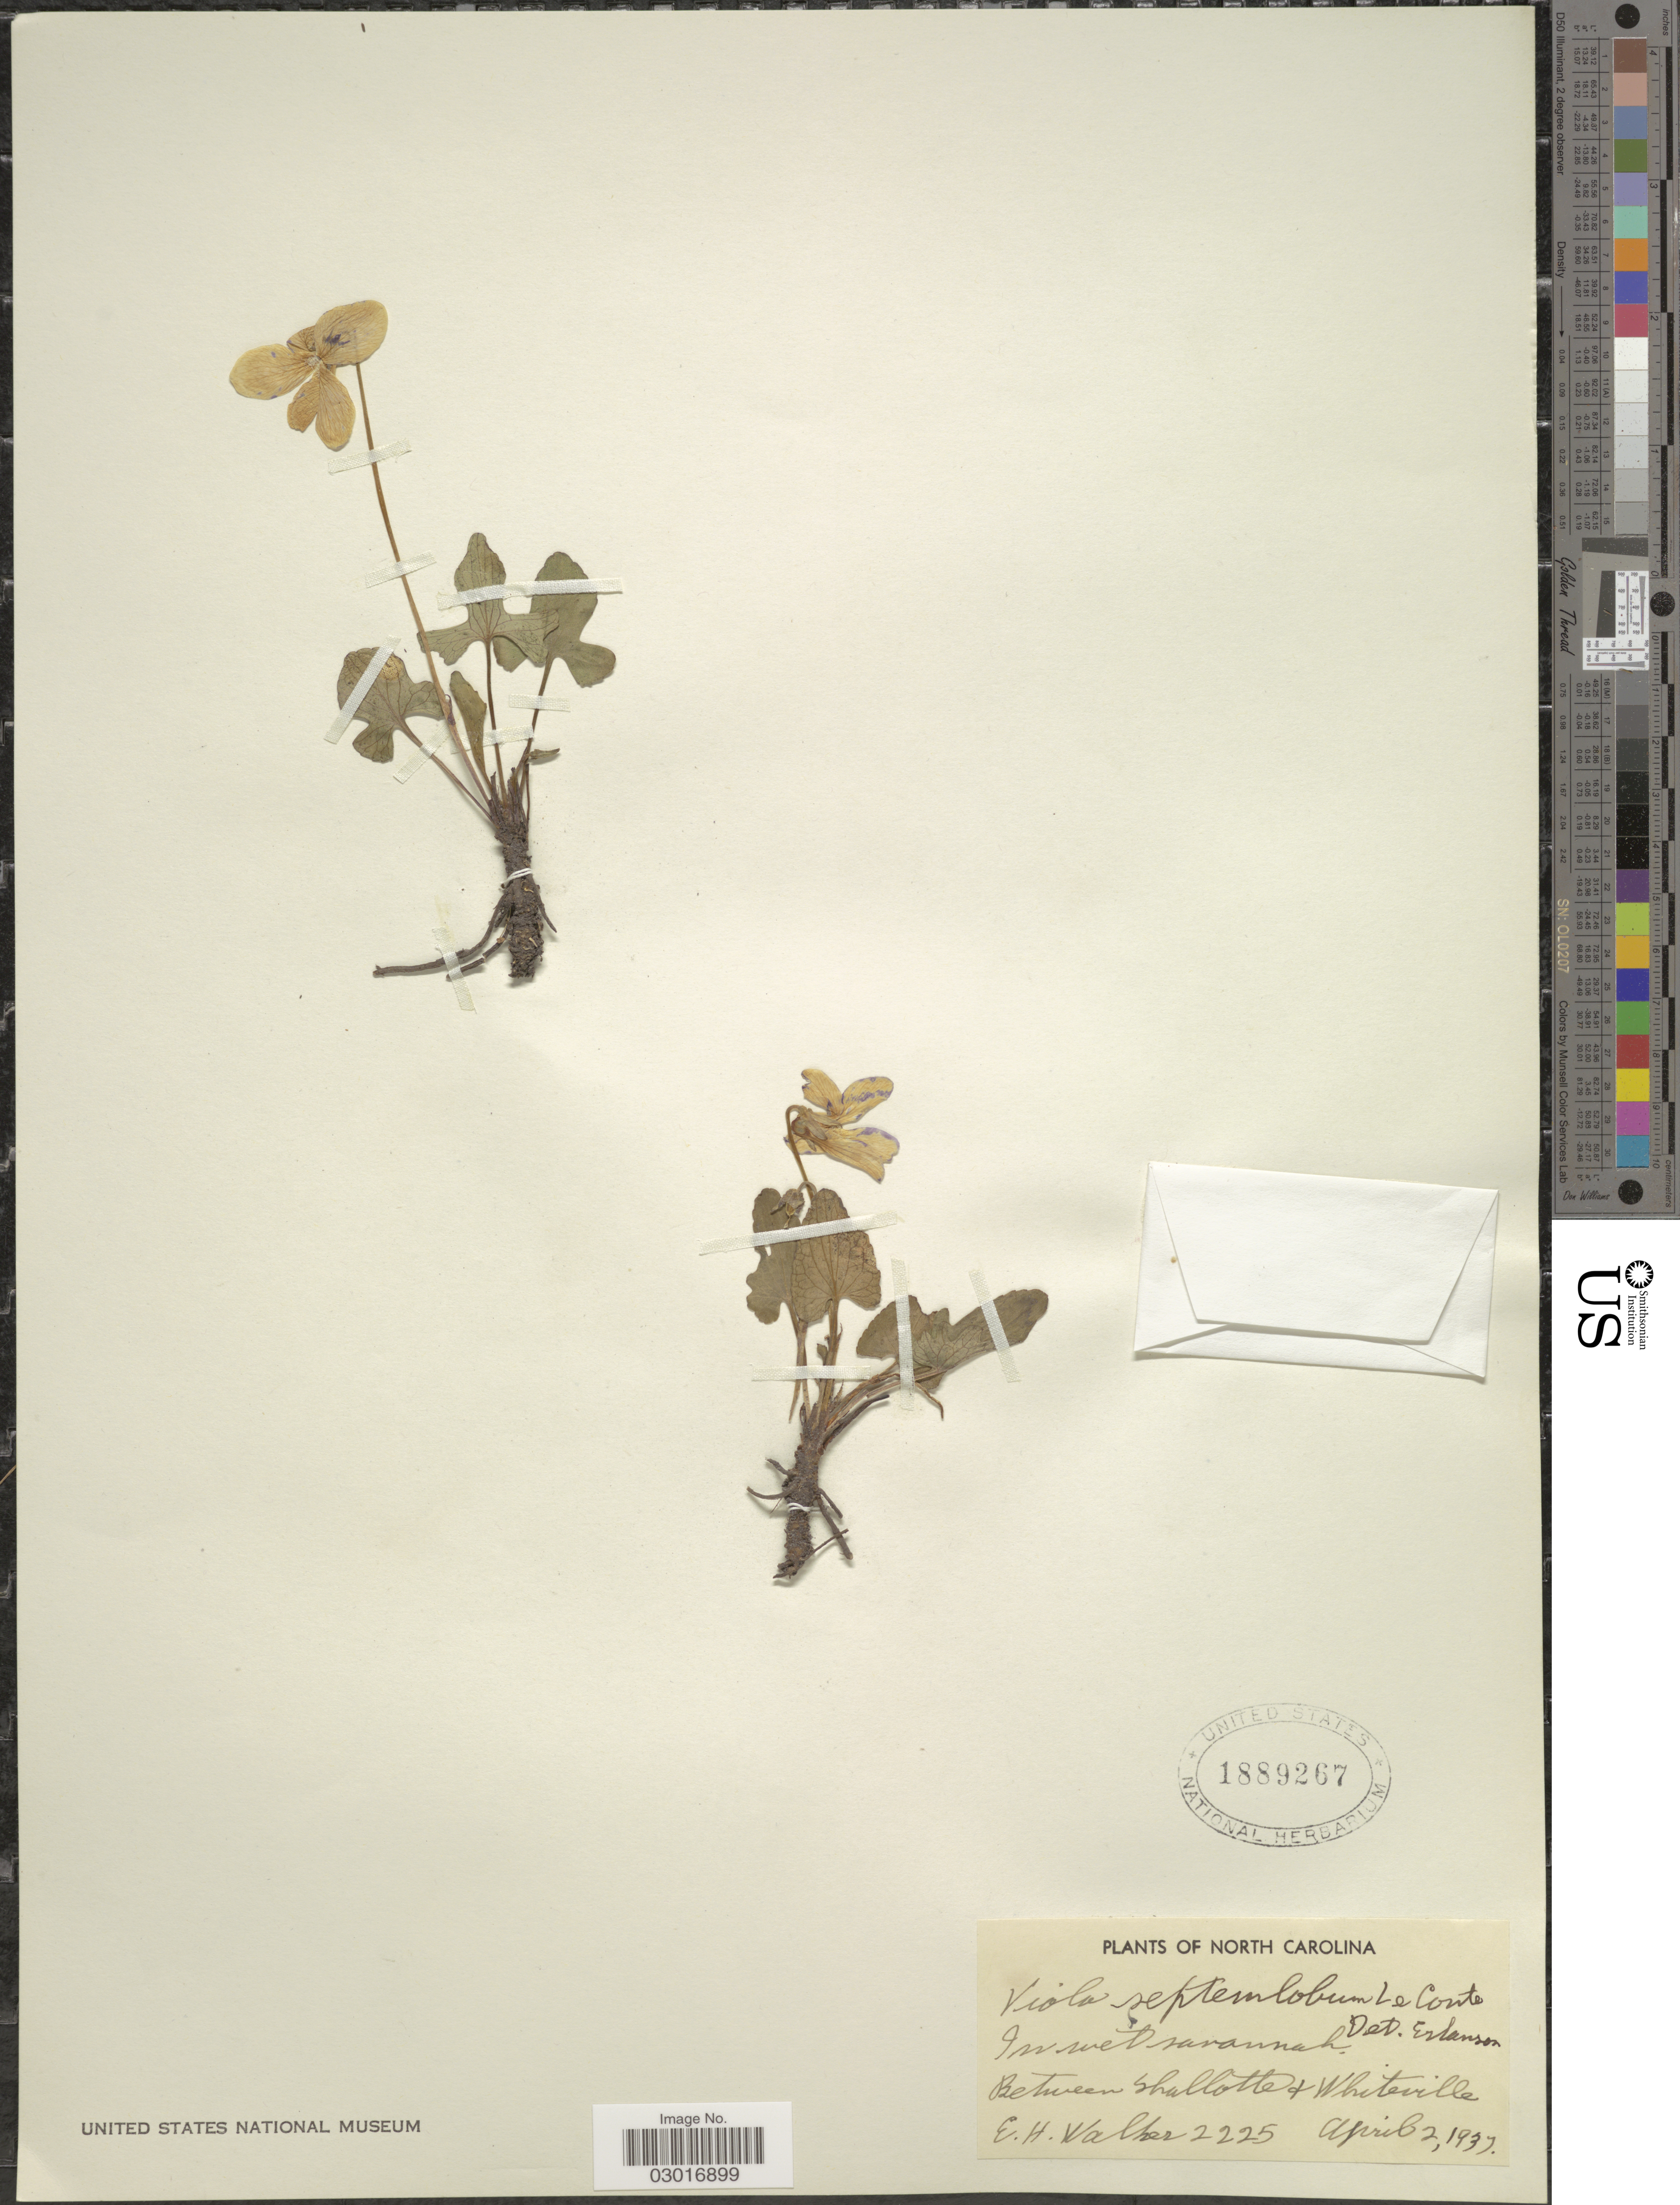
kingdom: Plantae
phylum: Tracheophyta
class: Magnoliopsida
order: Malpighiales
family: Violaceae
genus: Viola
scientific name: Viola septemloba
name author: LeConte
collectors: E. H. Walker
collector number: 2225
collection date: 1937-04-02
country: United States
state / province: North Carolina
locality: Between Shallotte & Whiteville.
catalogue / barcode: US 1889267